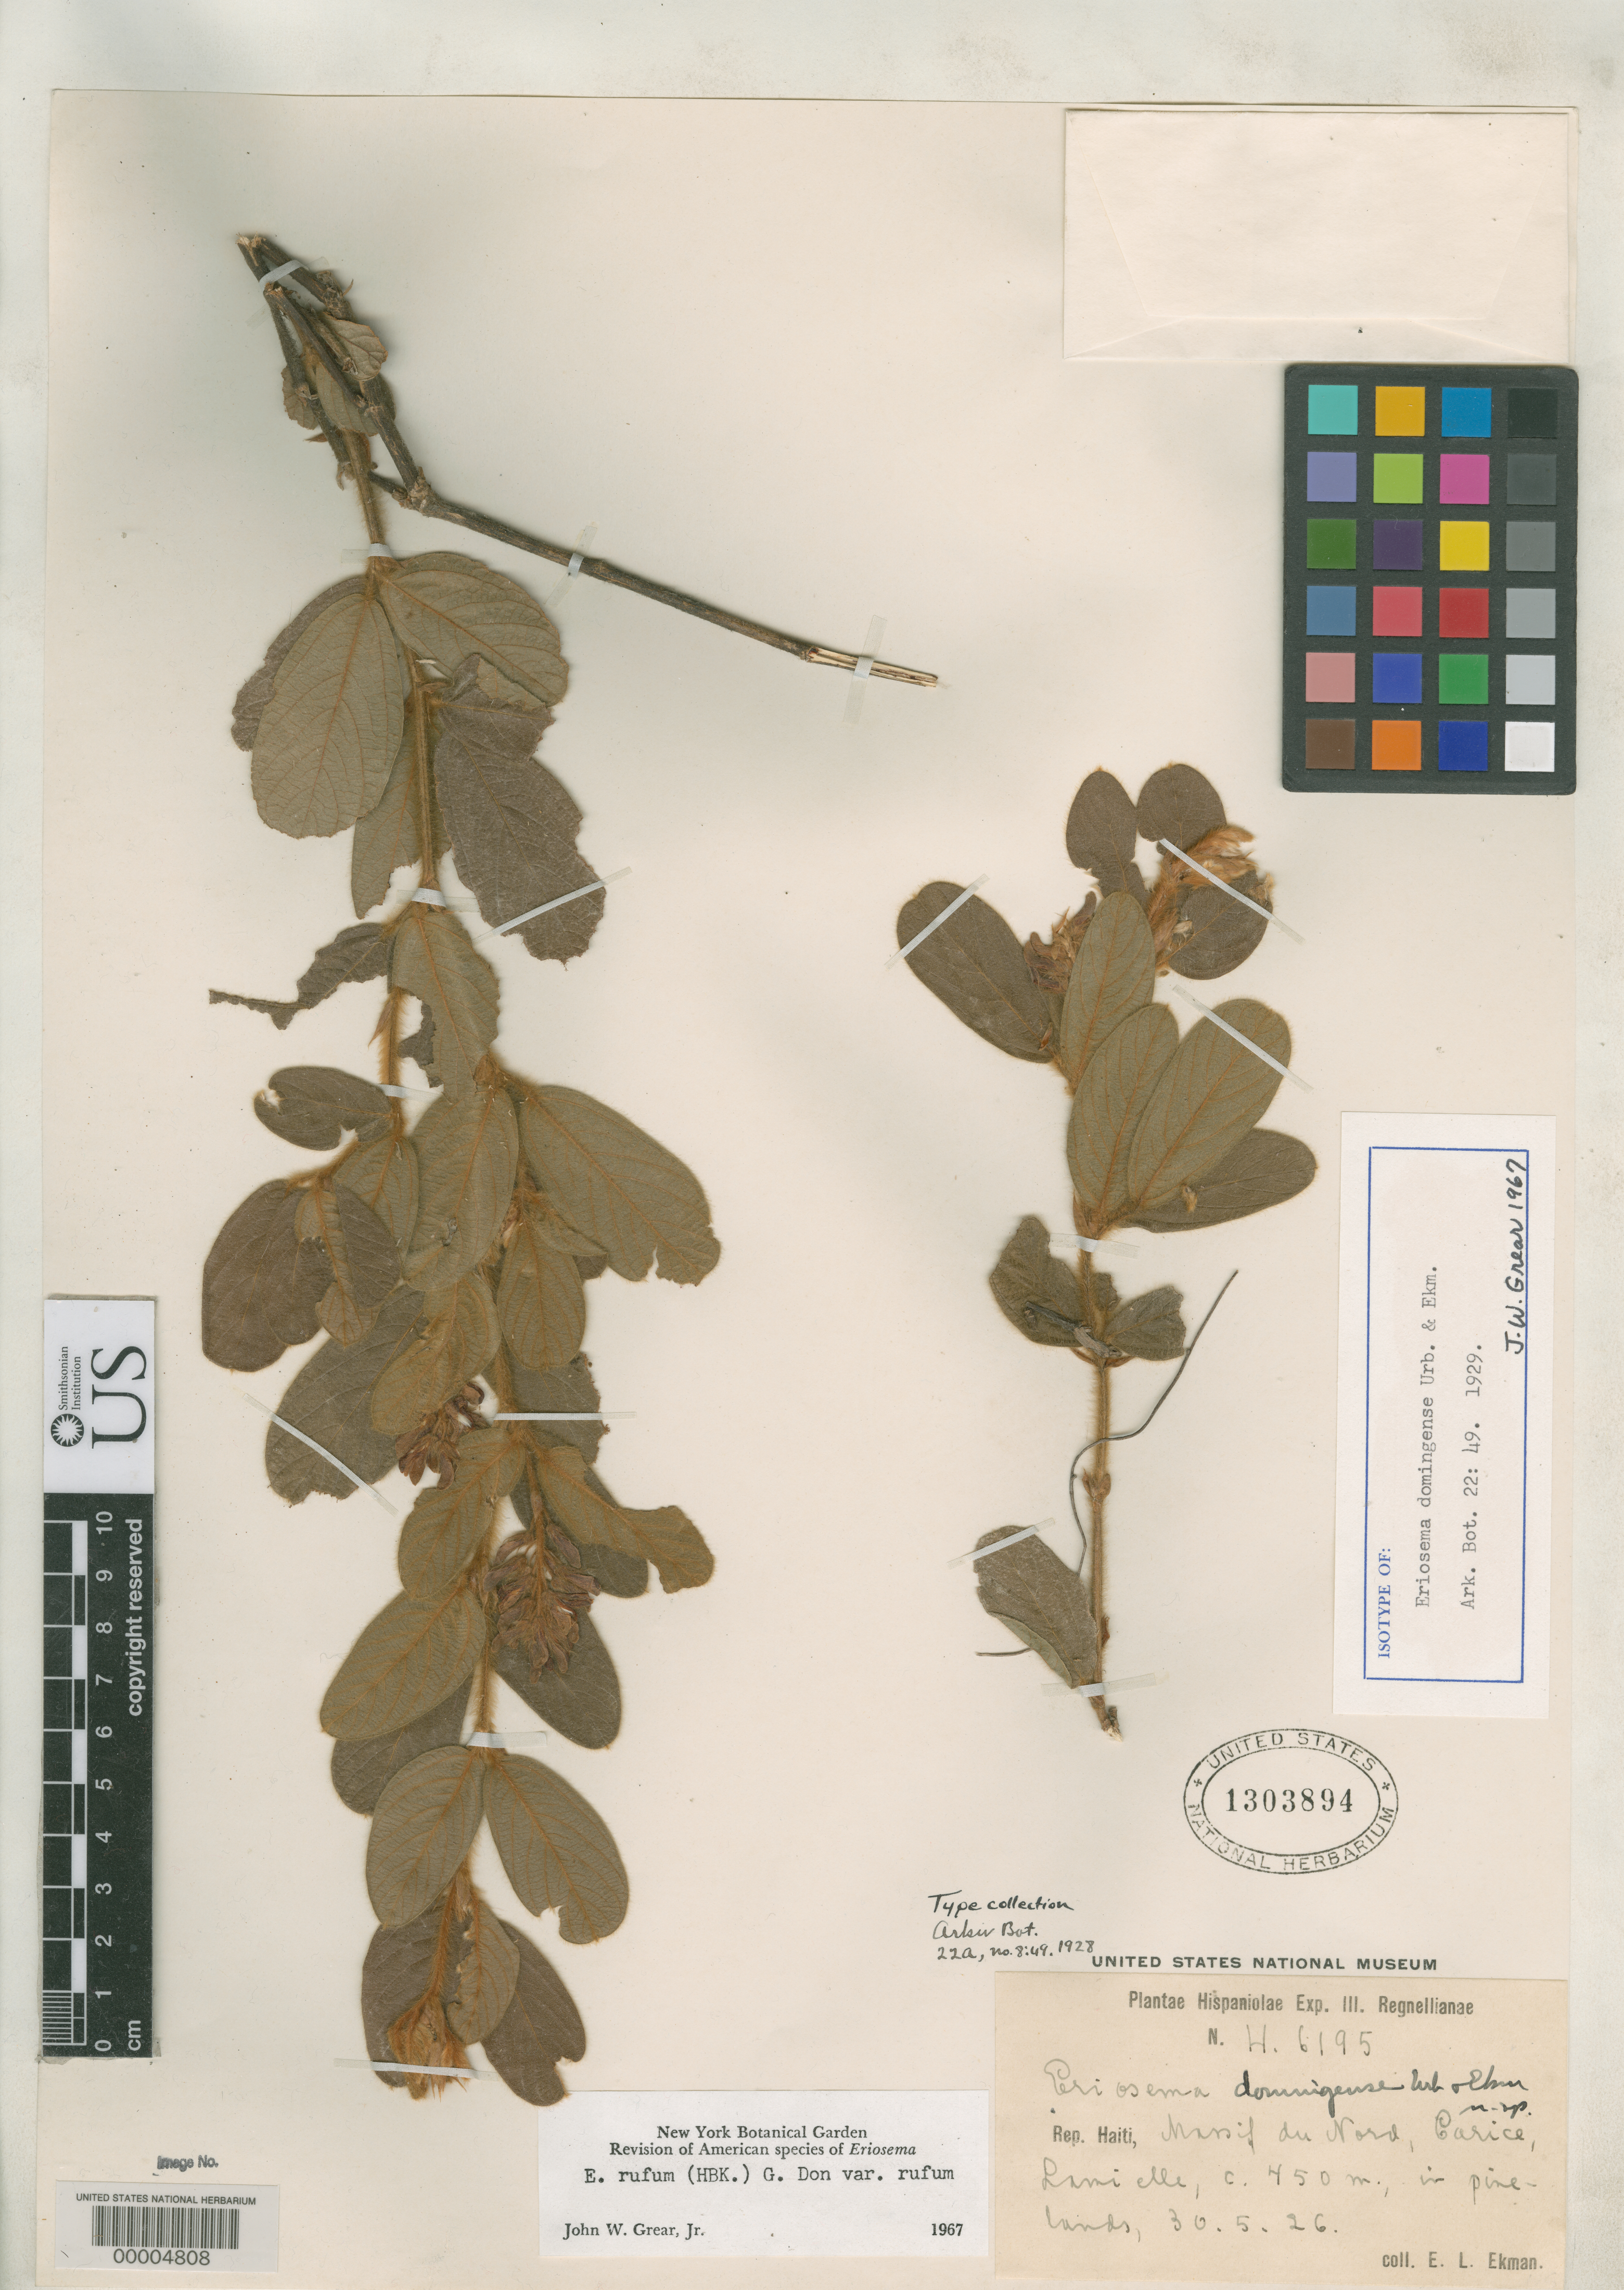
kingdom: Plantae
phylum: Tracheophyta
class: Magnoliopsida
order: Fabales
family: Fabaceae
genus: Eriosema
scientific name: Eriosema domingense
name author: Urb. & Ekman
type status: Isotype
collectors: E. L. Ekman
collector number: H 6195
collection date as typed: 30 May 1926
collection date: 1926-05-30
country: Haiti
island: Hispaniola Island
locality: Massif du Nord, prope Carice ad Lamielle.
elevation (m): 450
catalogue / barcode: US 1303894